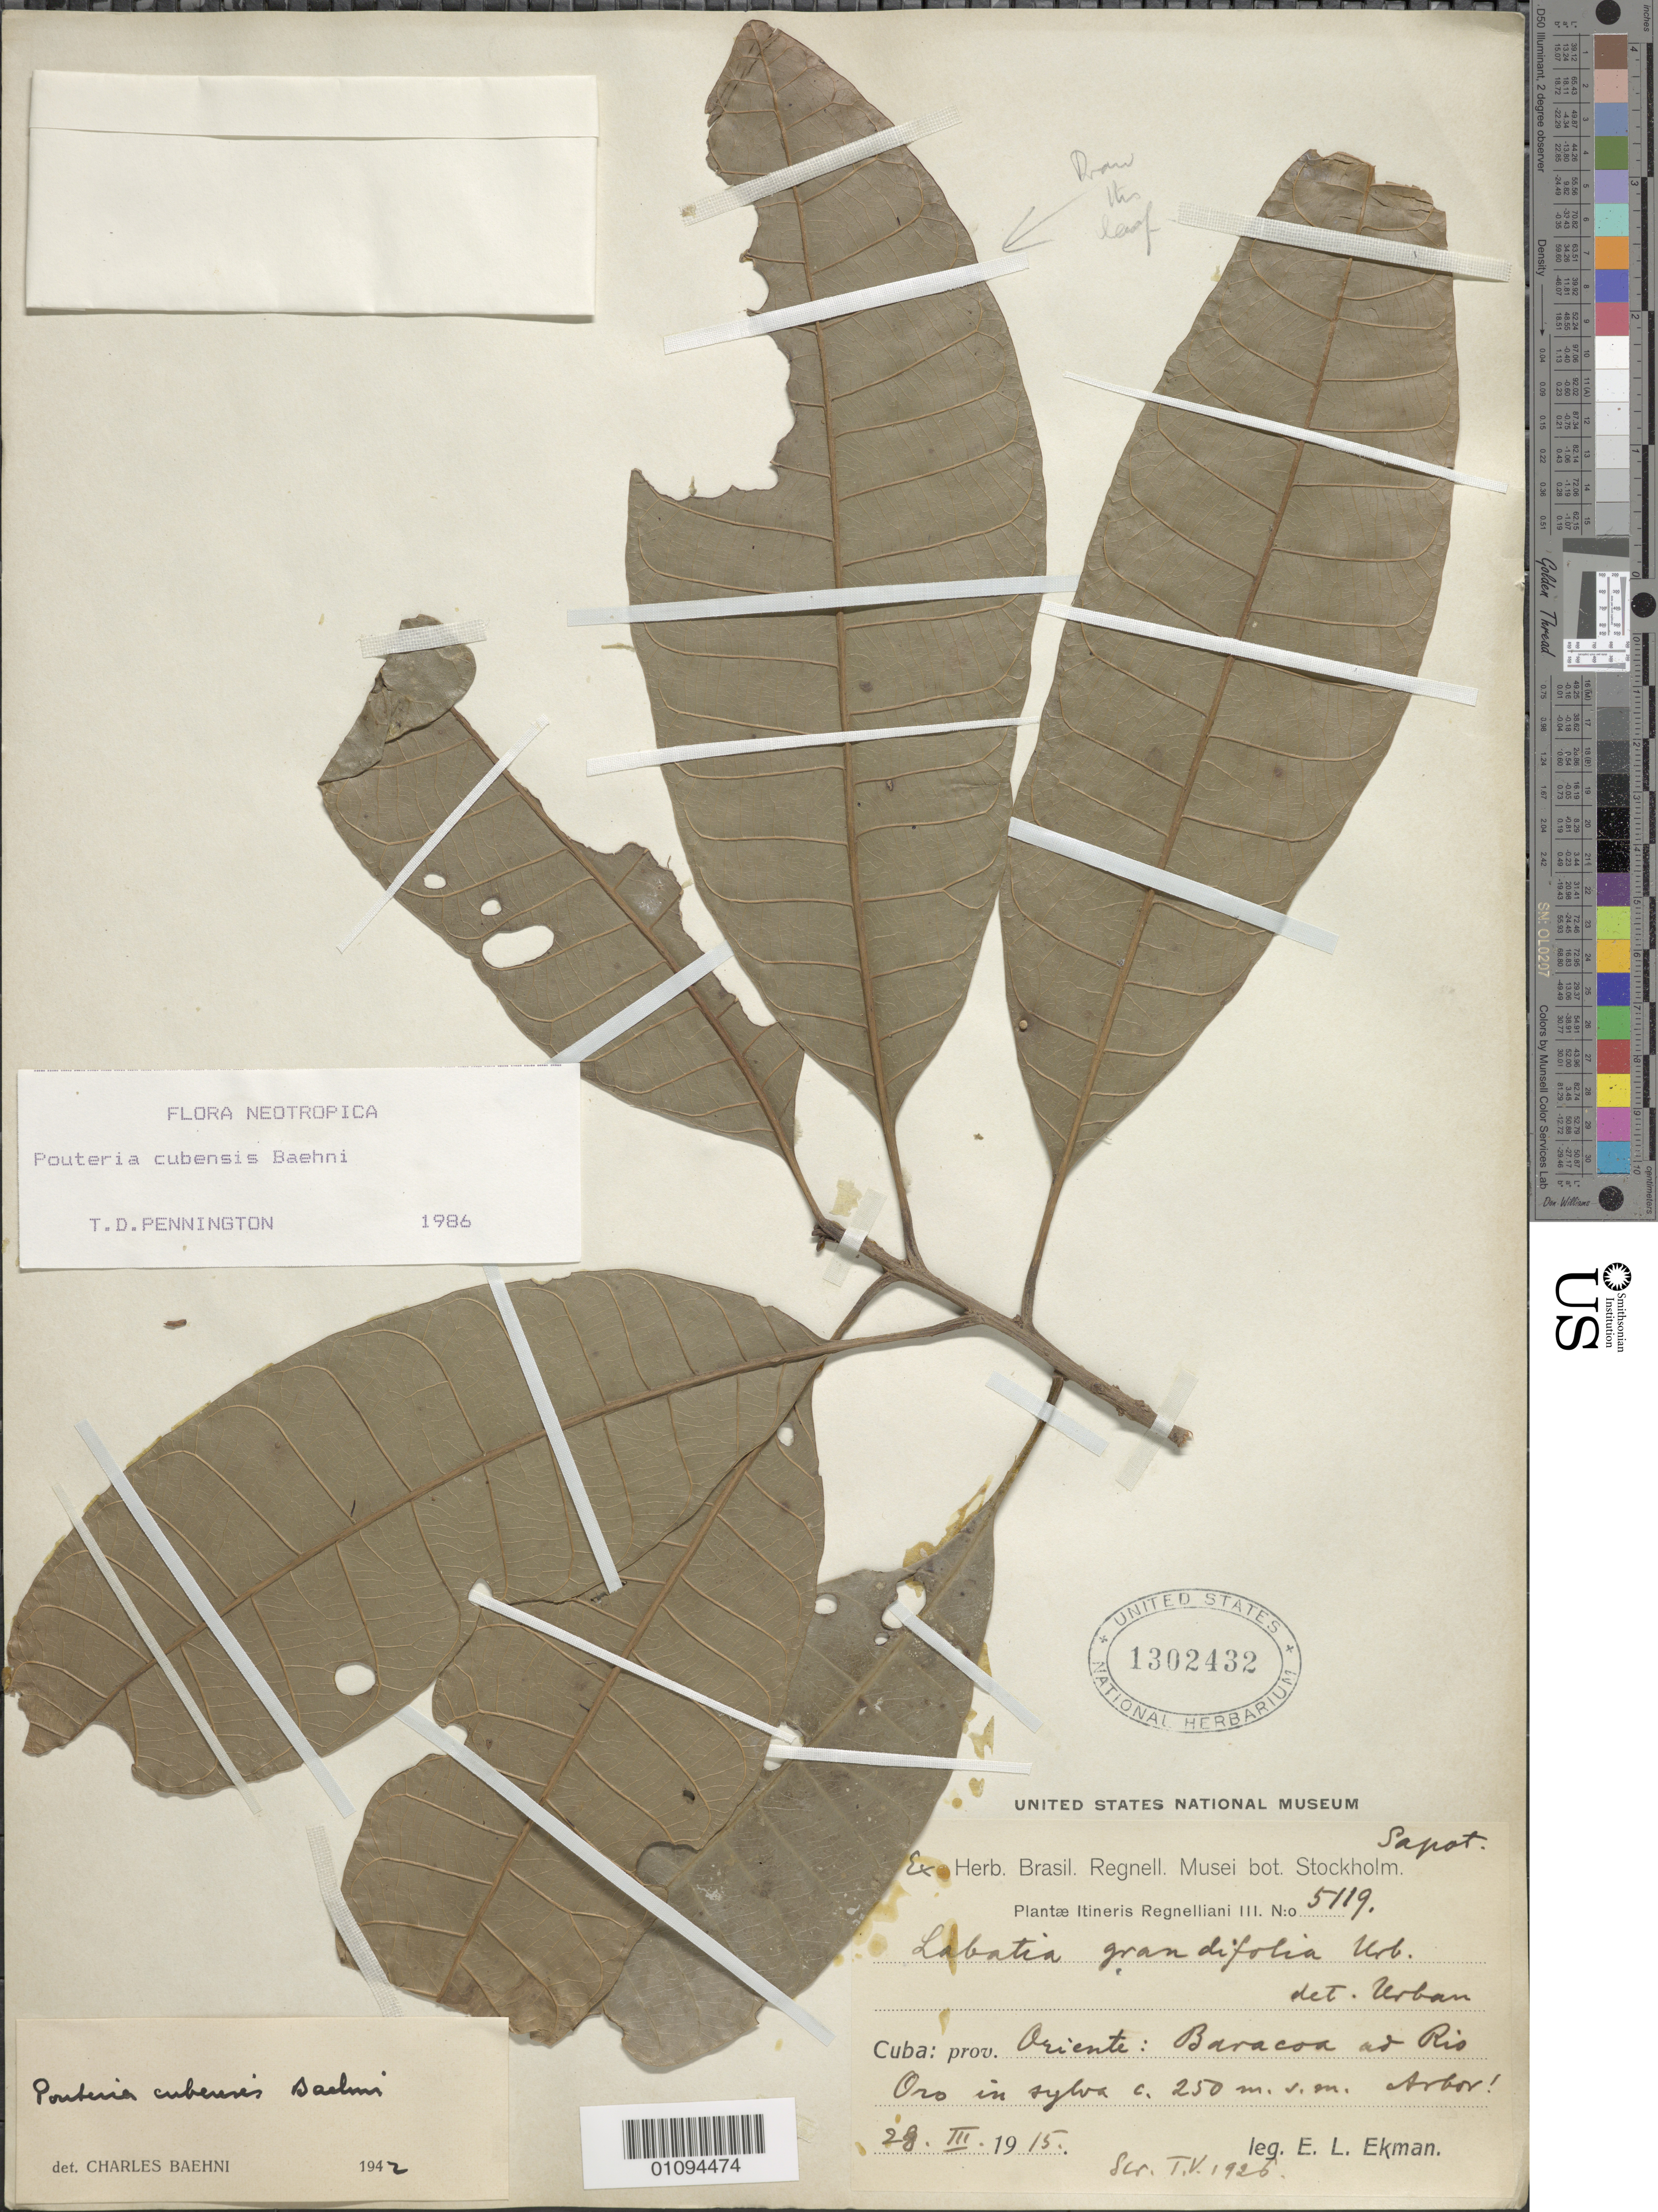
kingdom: Plantae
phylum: Tracheophyta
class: Magnoliopsida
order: Ericales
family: Sapotaceae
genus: Pouteria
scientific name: Pouteria cubensis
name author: Baehni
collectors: E. L. Ekman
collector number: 5119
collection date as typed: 28 Mar 1915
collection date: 1915-03-28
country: Cuba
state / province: Guantánamo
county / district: Baracoa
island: Cuba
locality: Rio Oro in sylva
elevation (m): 250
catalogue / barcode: US 1302432